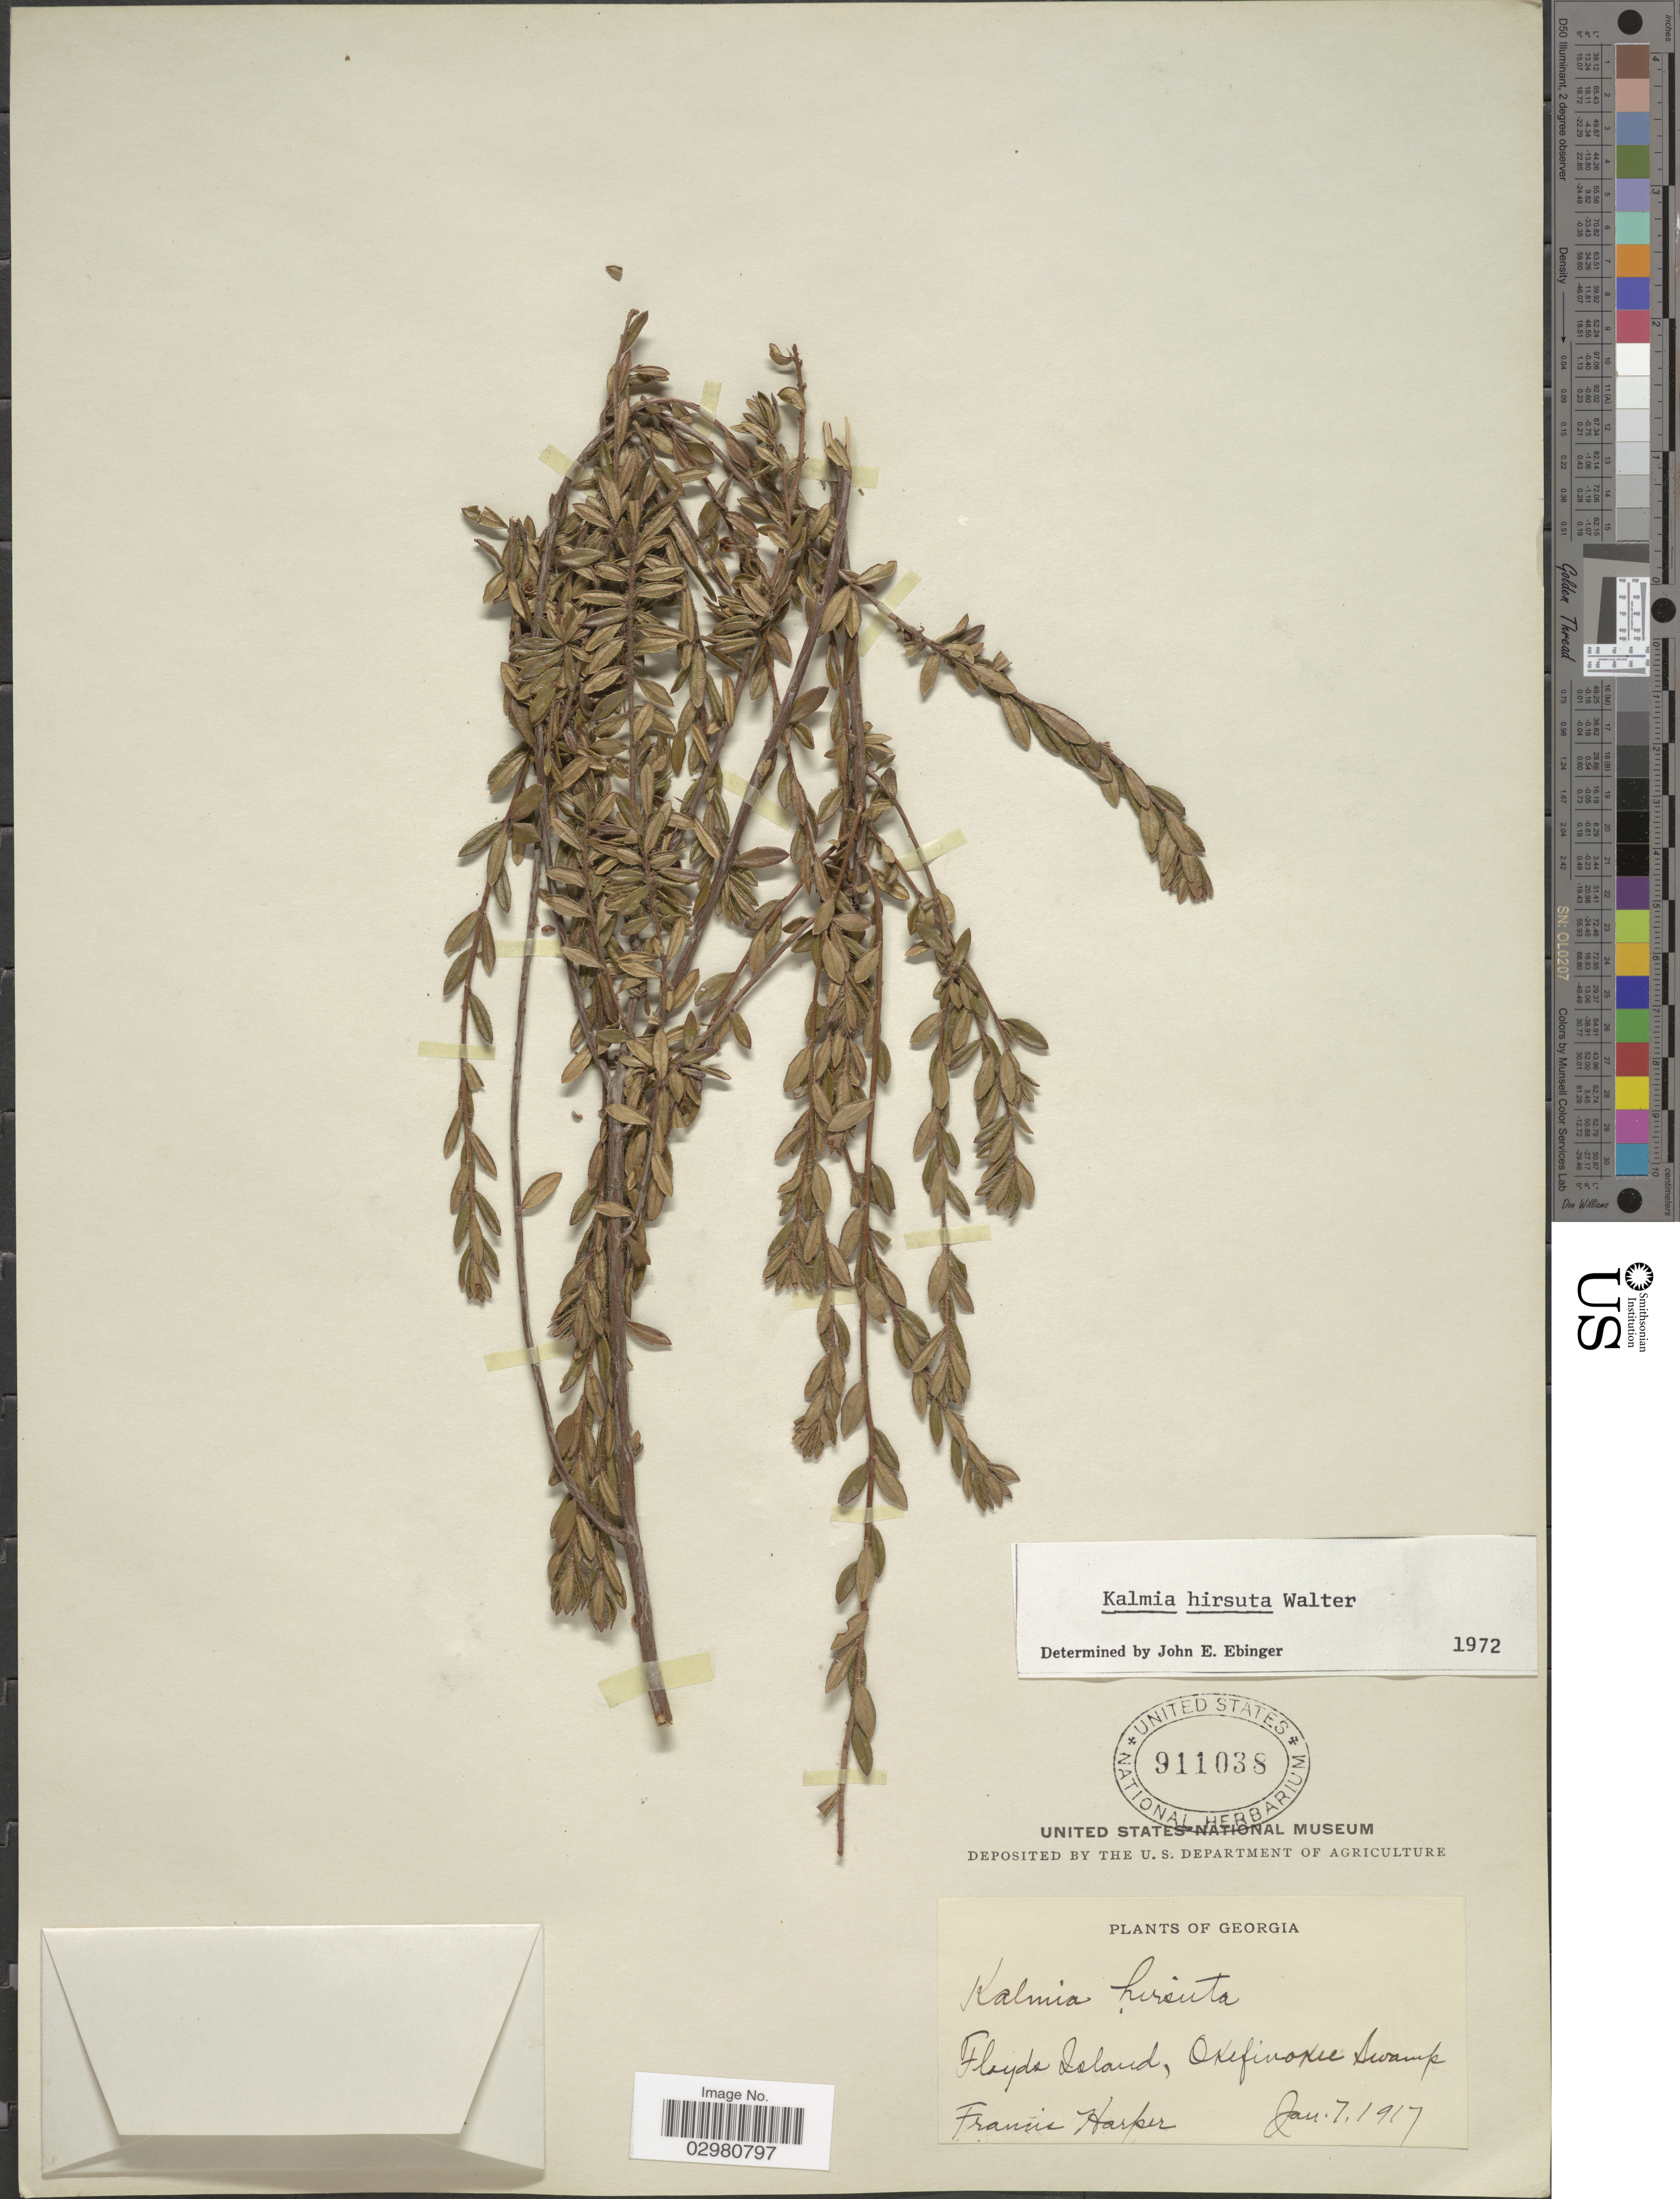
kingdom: Plantae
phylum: Tracheophyta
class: Magnoliopsida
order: Ericales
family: Ericaceae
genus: Kalmia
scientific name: Kalmia hirsuta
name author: Walter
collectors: F. Harper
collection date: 1917-01-07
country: United States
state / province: Georgia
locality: Floyds Island, Okefinokee Swamp.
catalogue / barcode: US 911038